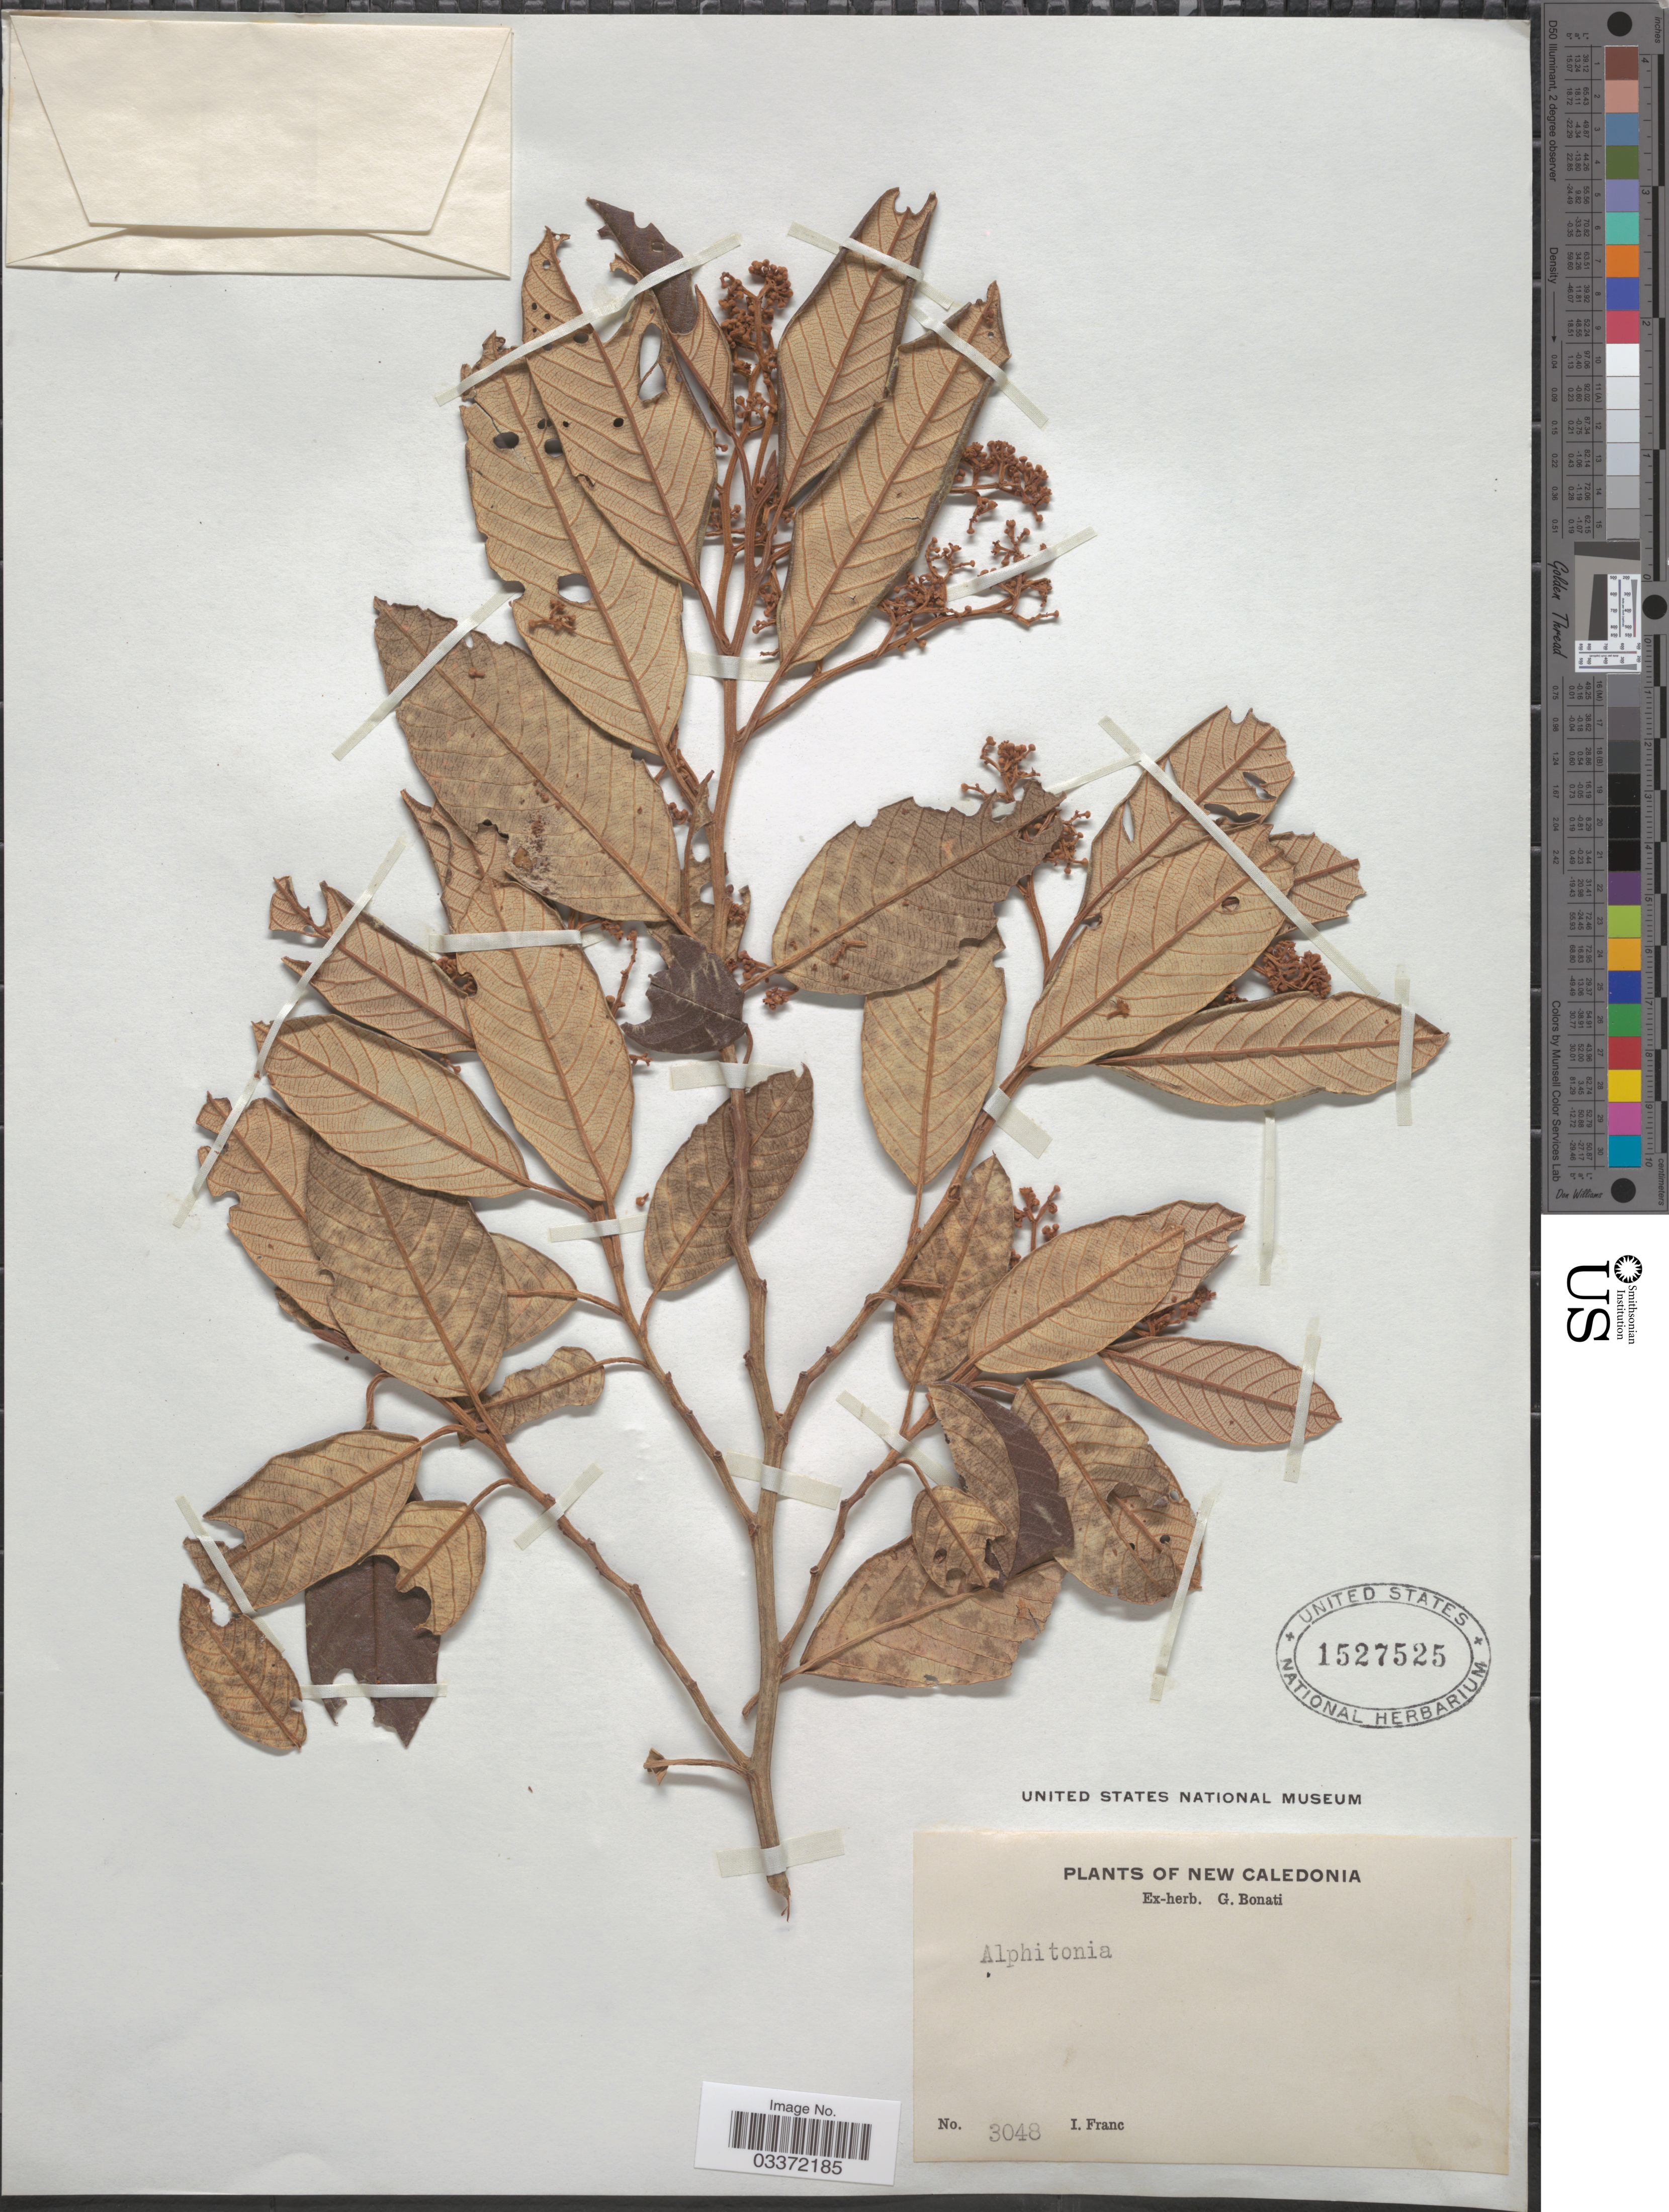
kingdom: Plantae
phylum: Tracheophyta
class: Magnoliopsida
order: Rosales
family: Rhamnaceae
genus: Alphitonia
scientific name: Alphitonia sp.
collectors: I. Franc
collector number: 3048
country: New Caledonia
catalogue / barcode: US 1527525